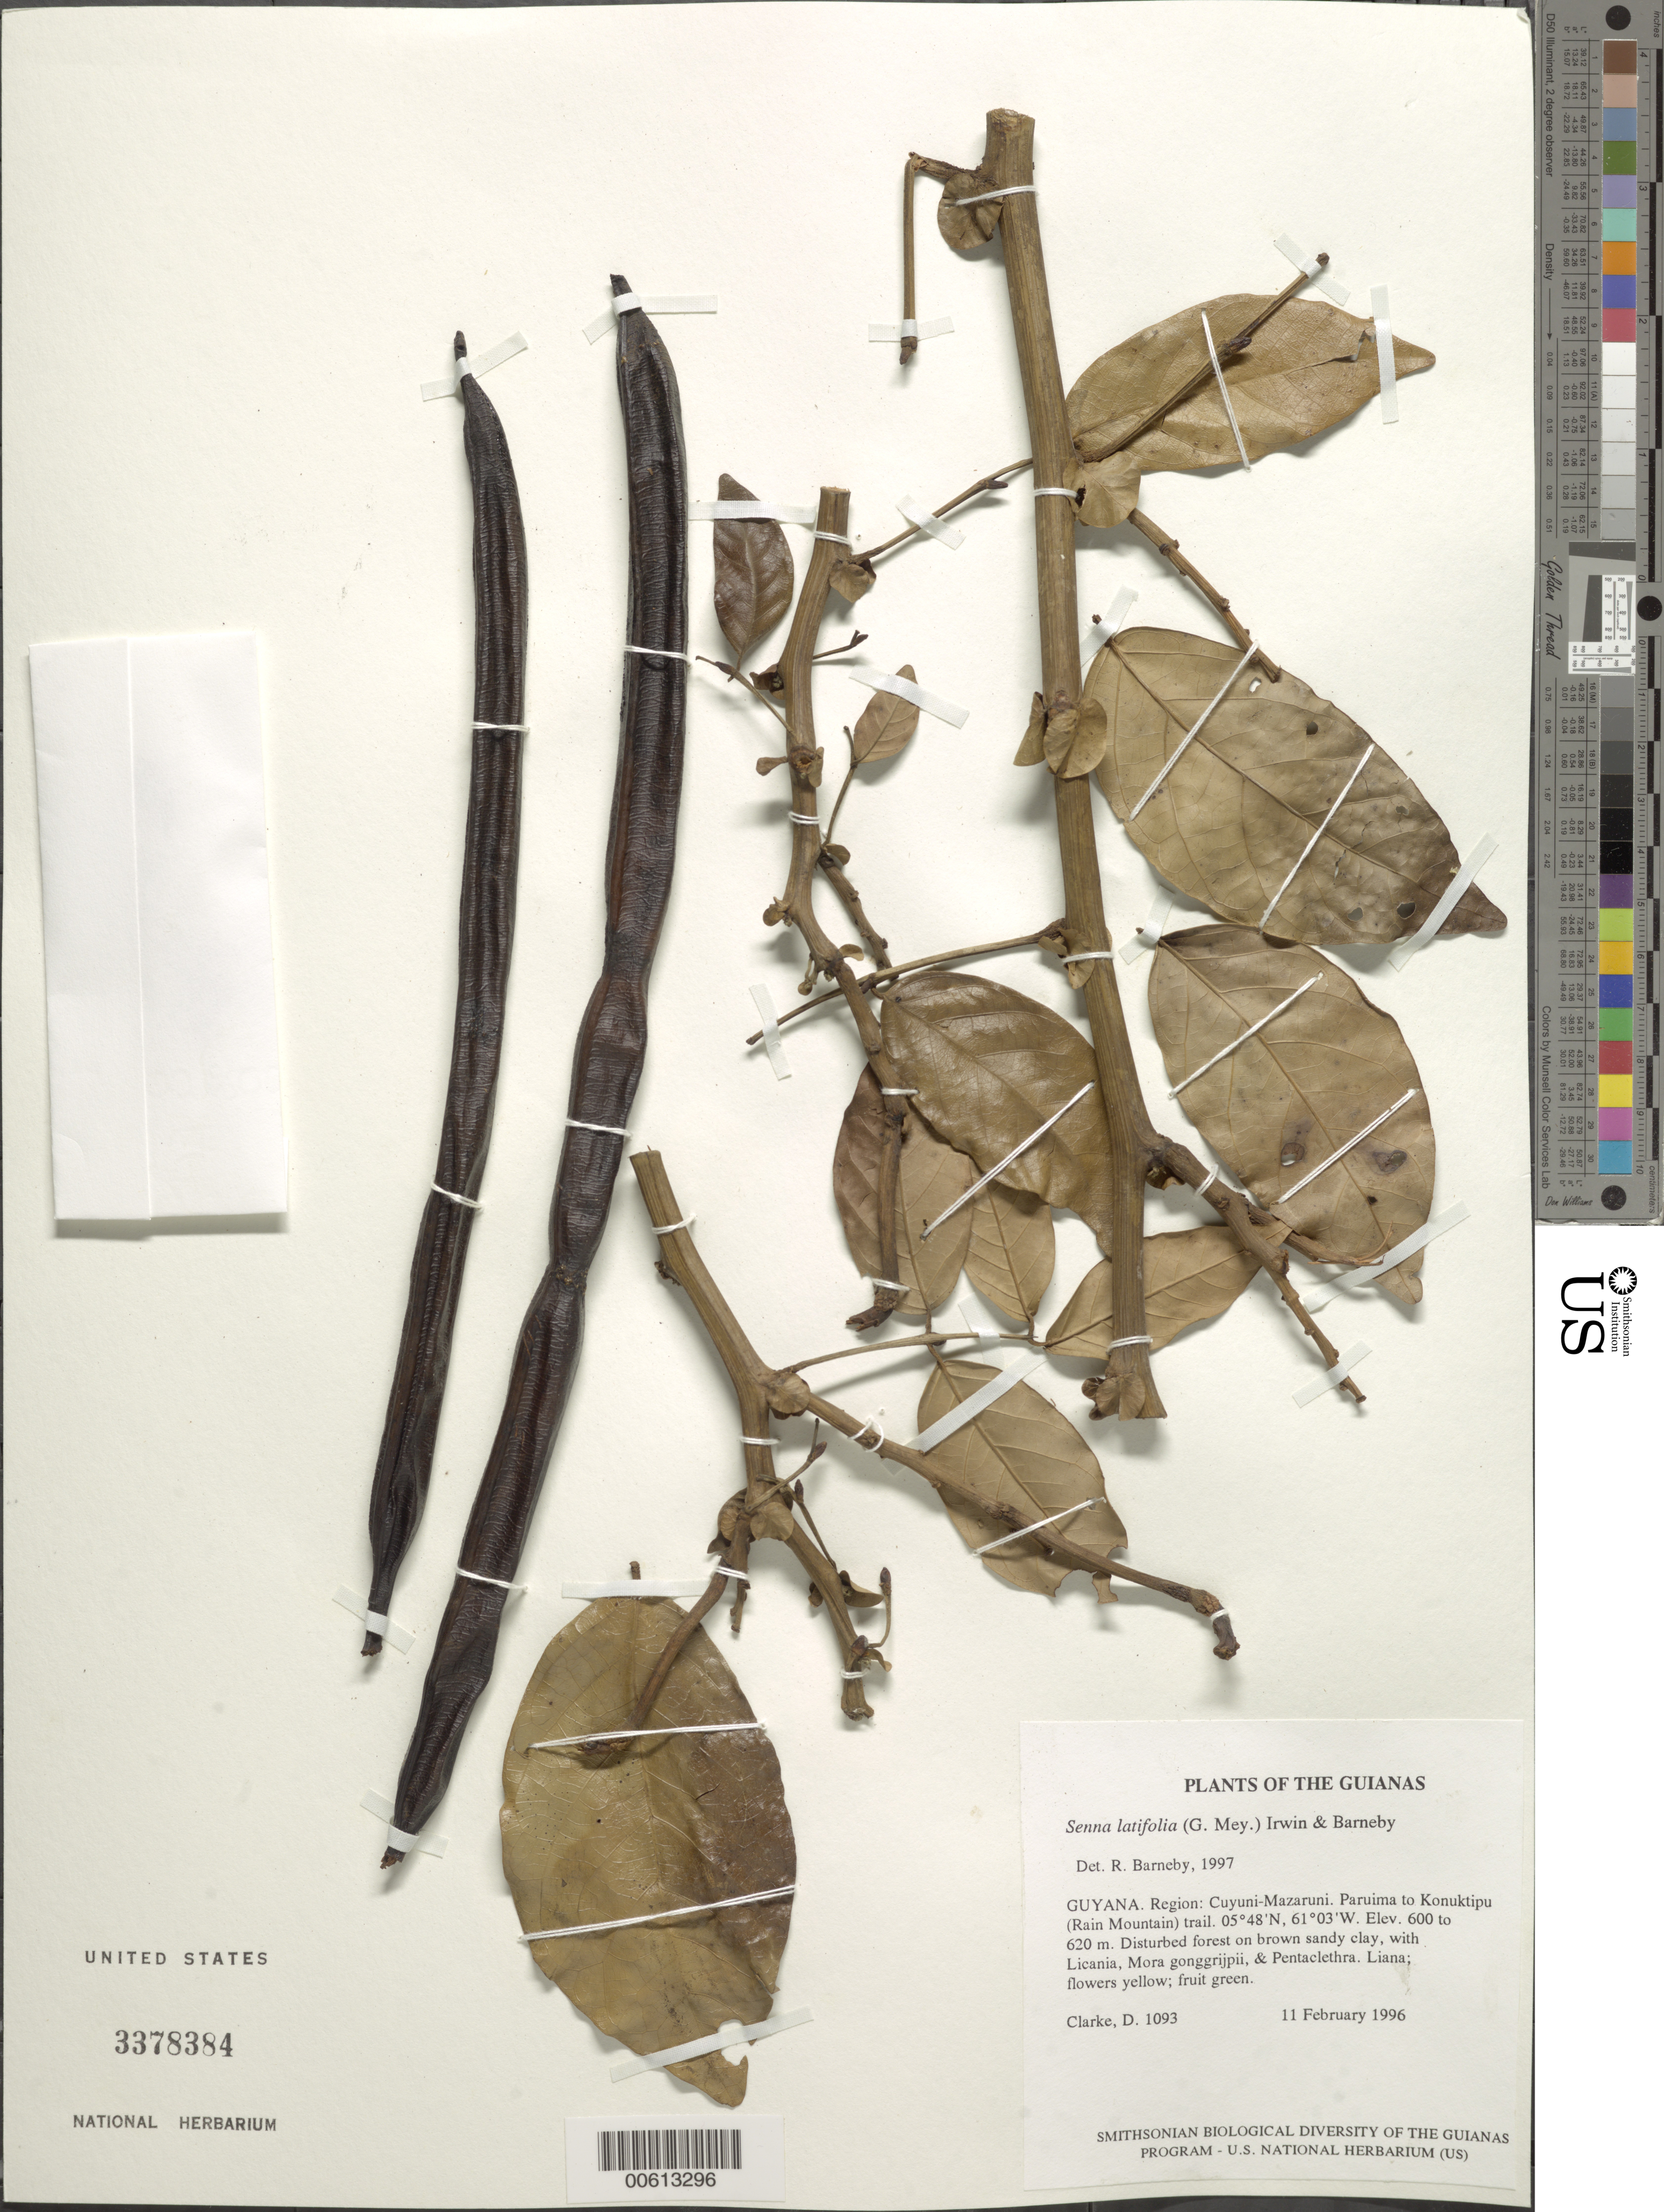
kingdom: Plantae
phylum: Tracheophyta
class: Magnoliopsida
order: Fabales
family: Fabaceae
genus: Senna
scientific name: Senna latifolia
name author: (G. Mey.) H.S. Irwin & Barneby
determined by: Barneby, Rupert C., (NY)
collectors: H. D. Clarke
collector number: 1093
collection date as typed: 11 February 1996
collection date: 1996-02-11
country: Guyana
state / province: Cuyuni-Mazaruni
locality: Paruima to Konuktipu (Rain Mountain) trail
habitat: Disturbed forest on brown sandy clay, with Licania, Mora gonggrijpii, & Pentaclethra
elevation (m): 600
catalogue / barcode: US 3378384